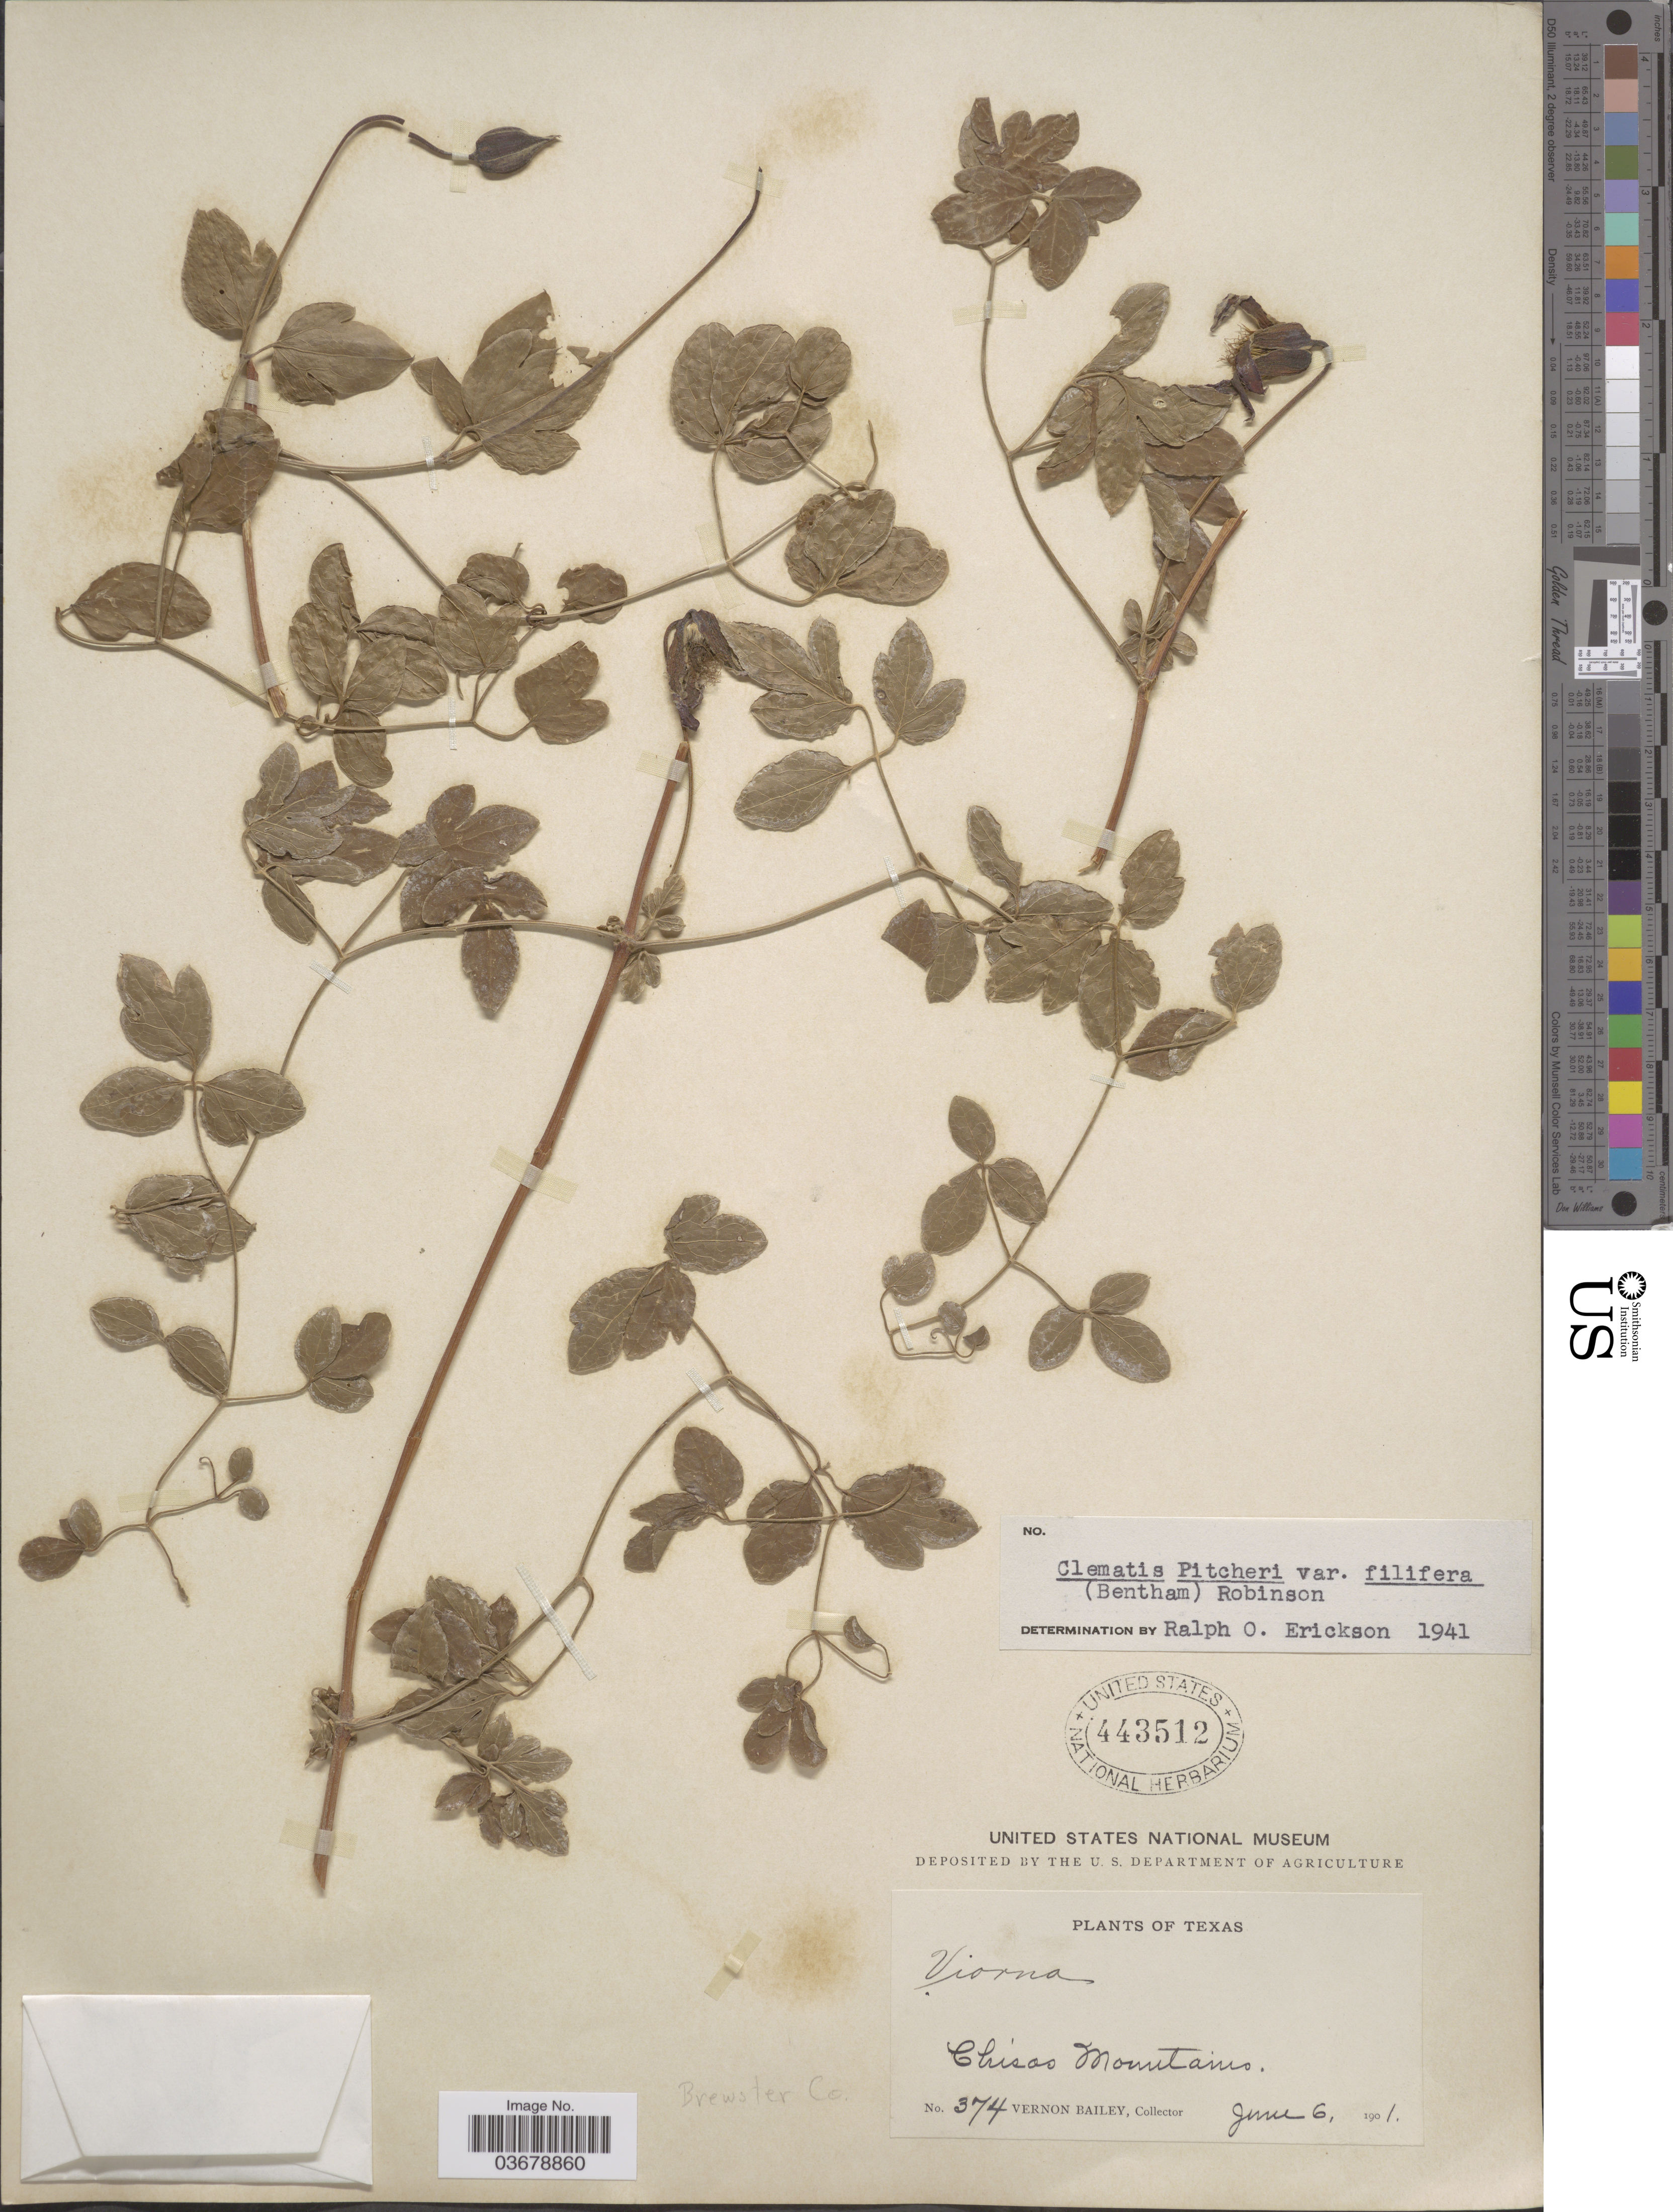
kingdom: Plantae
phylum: Tracheophyta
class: Magnoliopsida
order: Ranunculales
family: Ranunculaceae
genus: Clematis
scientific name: Clematis viorna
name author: L.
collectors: V. O. Bailey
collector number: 374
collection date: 1901-06-06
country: United States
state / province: Texas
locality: Brewster Co. Chisos Mountains.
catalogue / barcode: US 443512